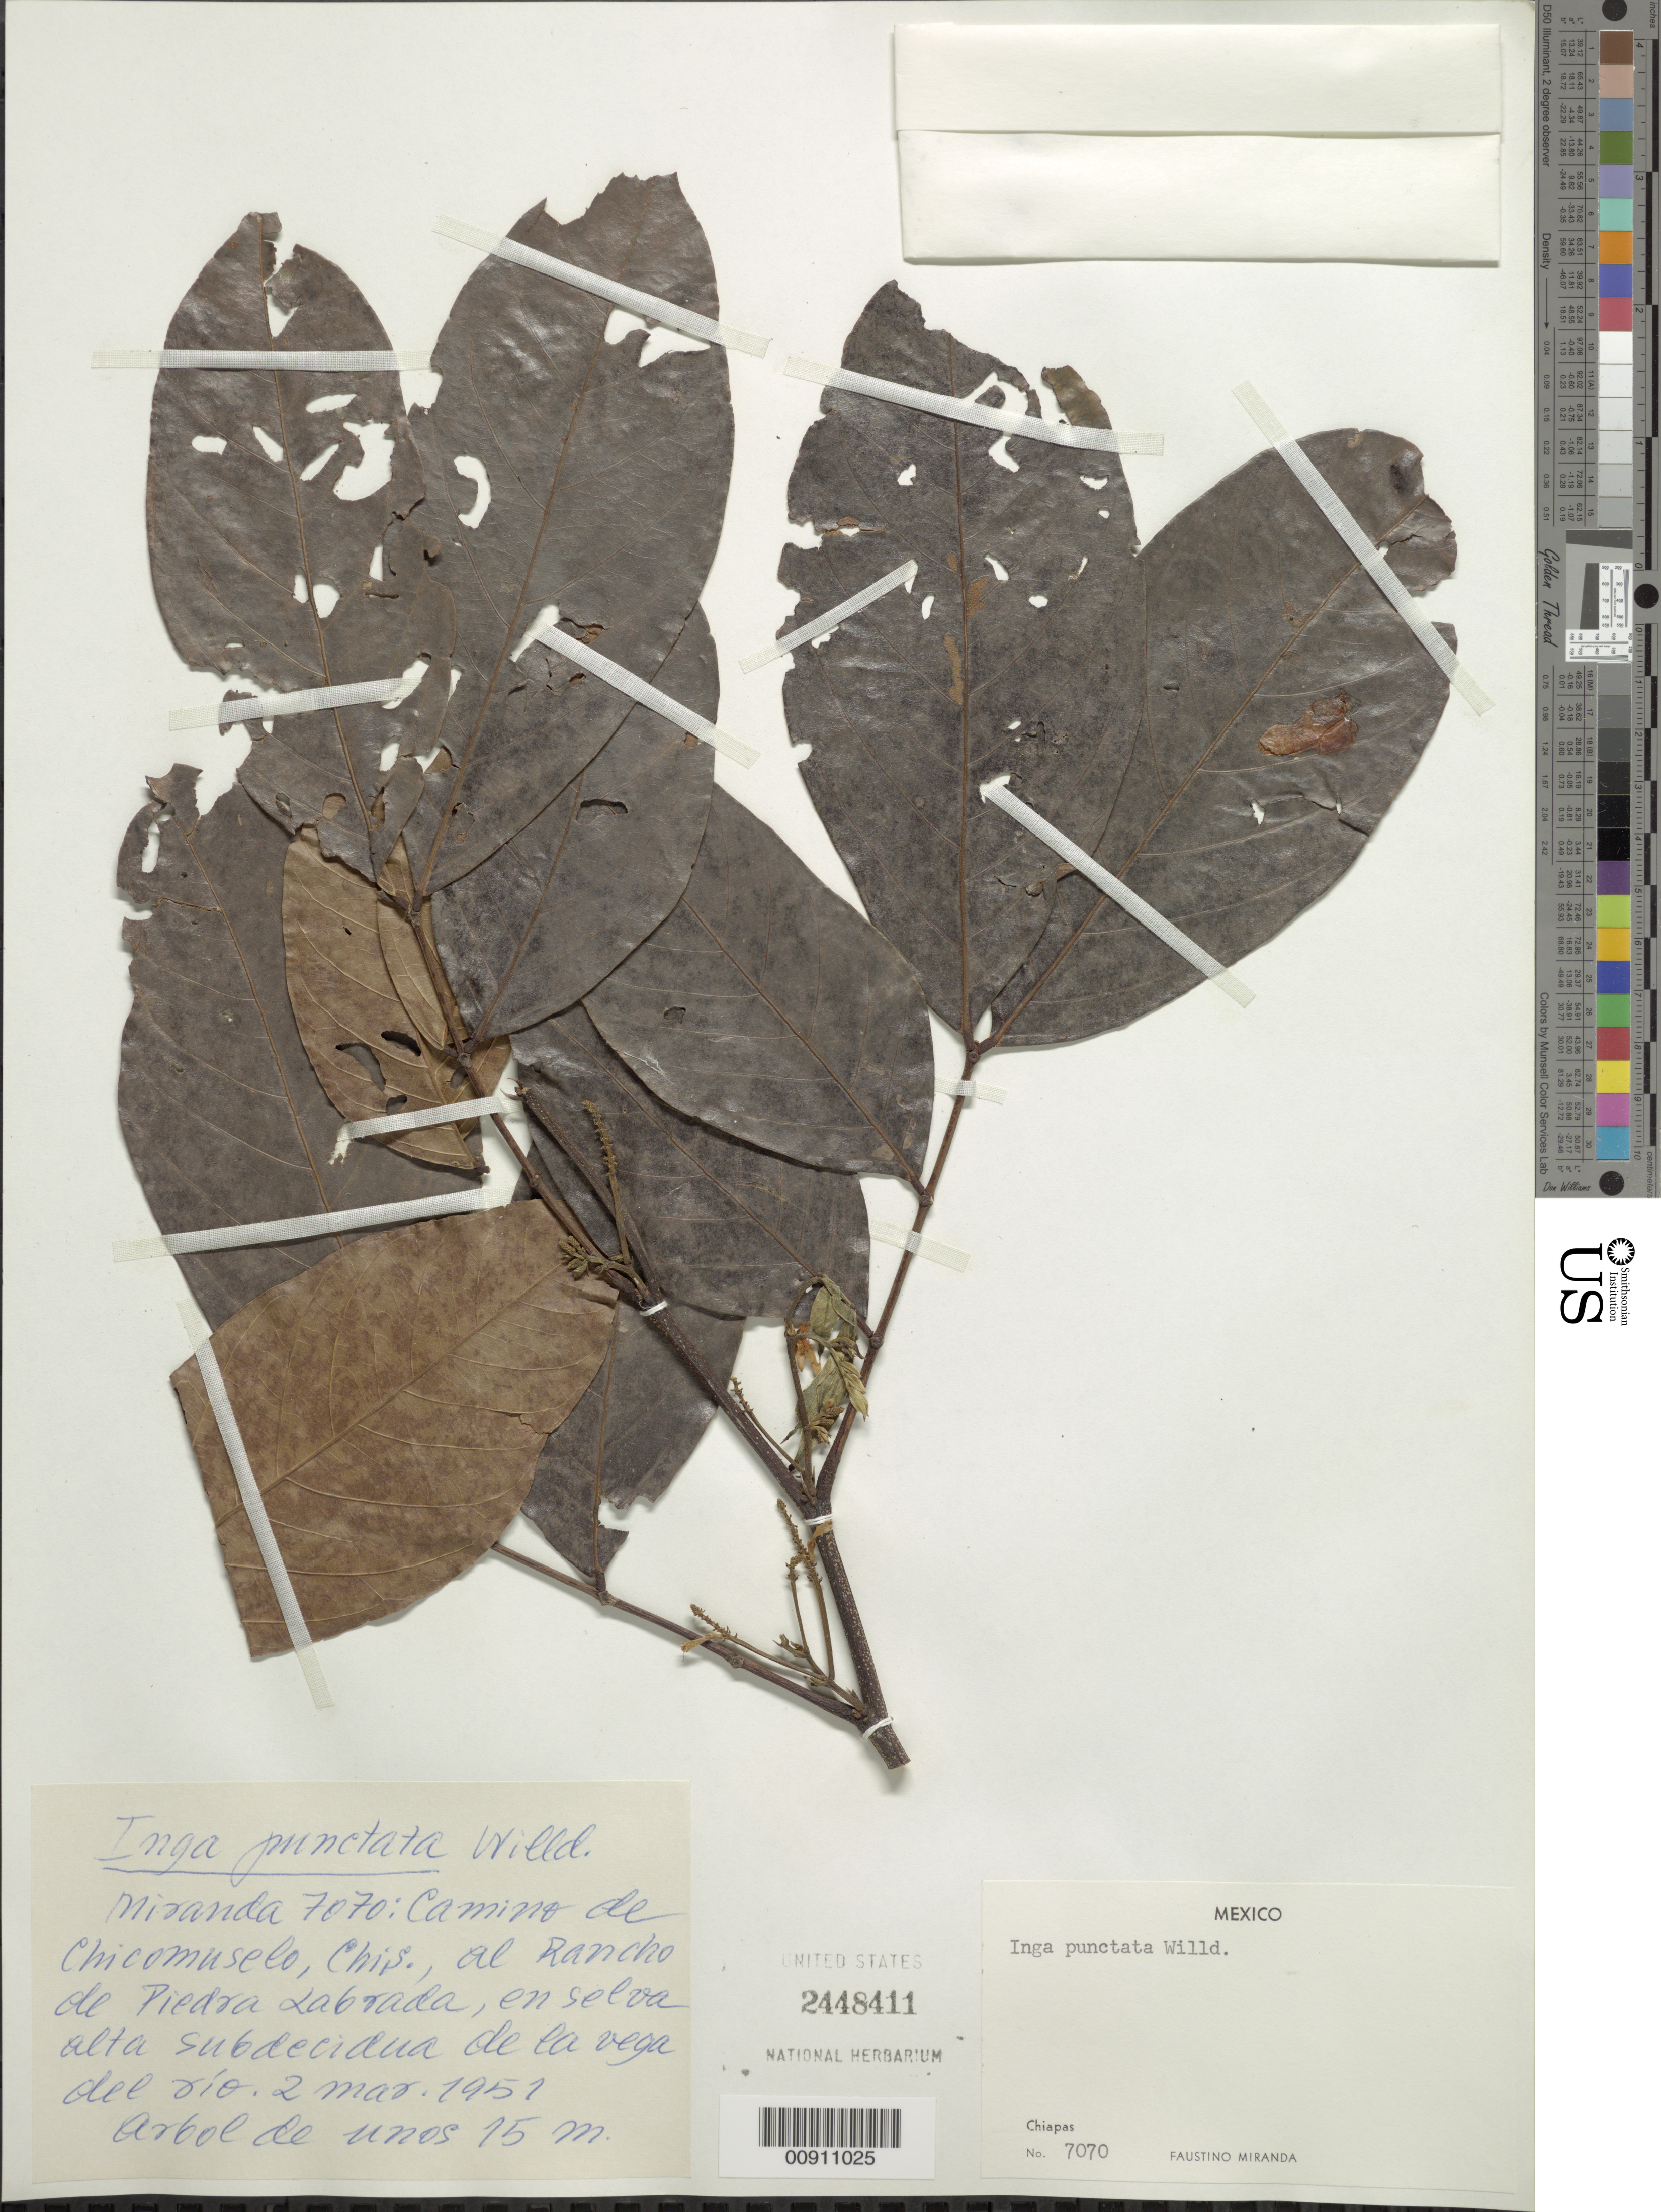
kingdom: Plantae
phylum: Tracheophyta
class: Magnoliopsida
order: Fabales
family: Fabaceae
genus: Inga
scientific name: Inga punctata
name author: Willd.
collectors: Miranda G., F.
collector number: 7070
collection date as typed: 02 Mar 1951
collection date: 1951-03-02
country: Mexico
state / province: Chiapas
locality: Camino de Chicomuselo, Chiapas, al Rancho de Piedra Labrada.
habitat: En selva alta subdecidua de la vega del río.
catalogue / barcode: US 2448411